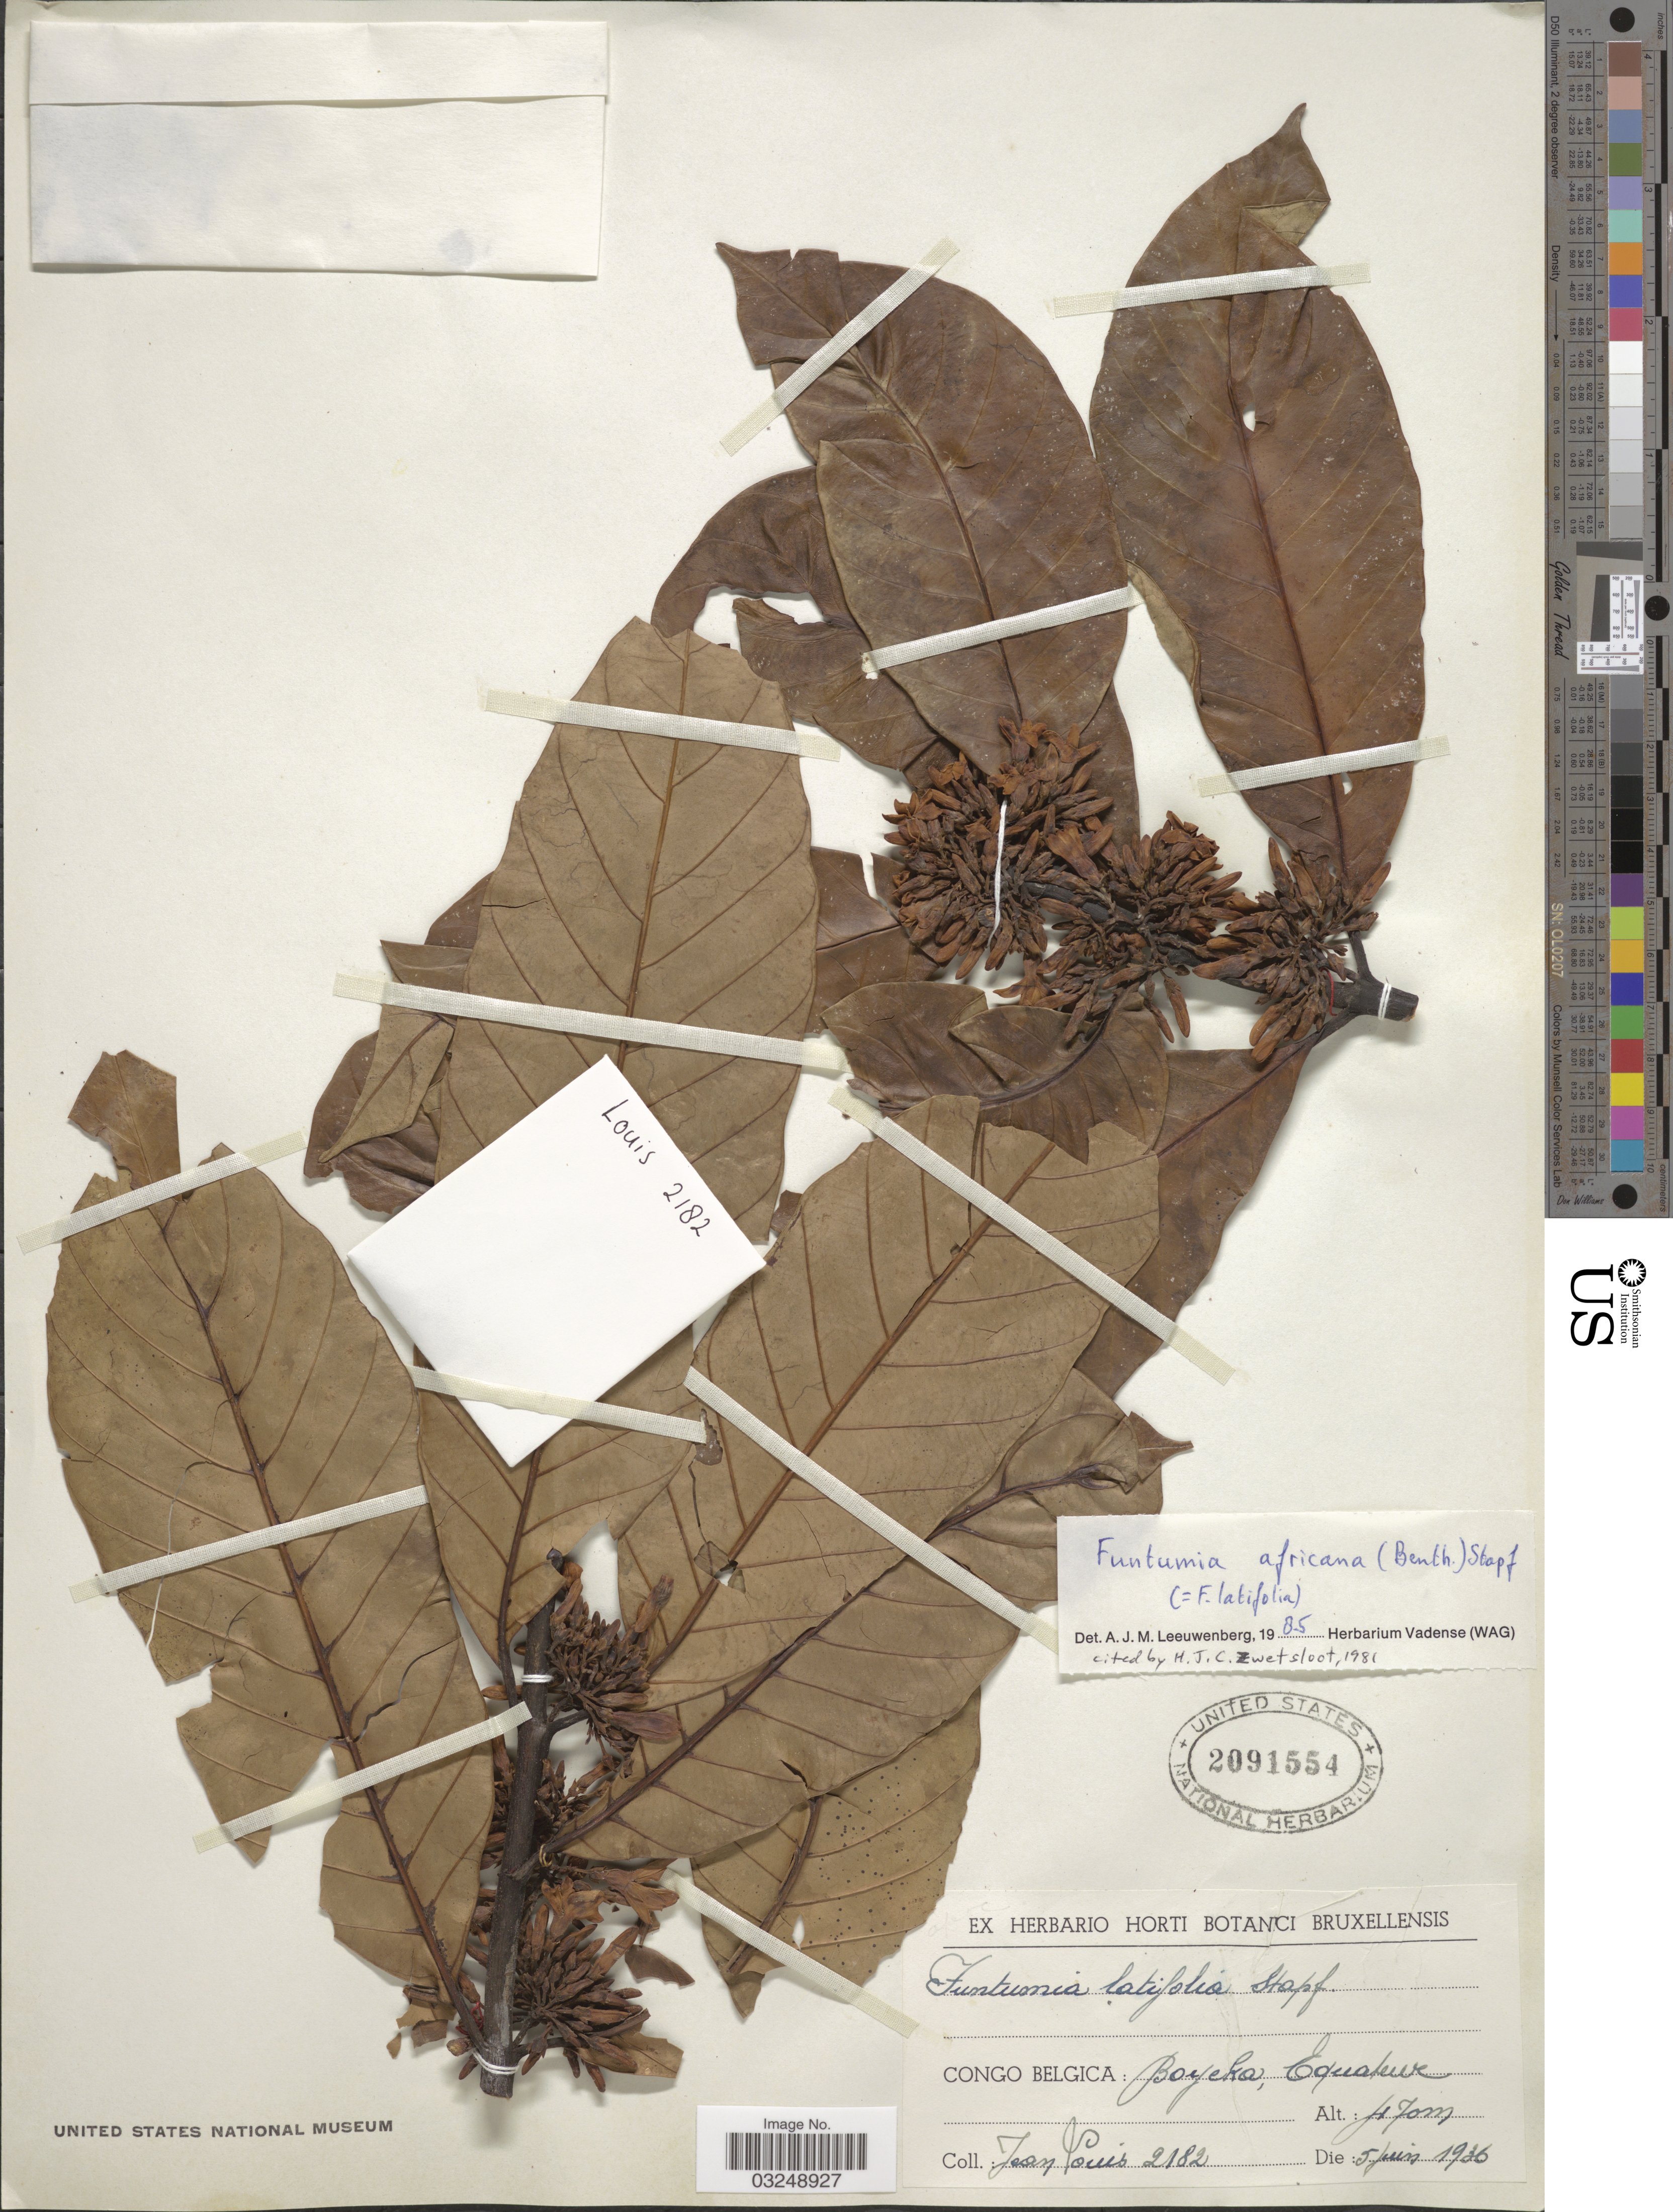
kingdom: Plantae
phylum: Tracheophyta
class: Magnoliopsida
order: Gentianales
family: Apocynaceae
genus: Funtumia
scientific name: Funtumia africana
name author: (Benth.) Stapf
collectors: J. Louis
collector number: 2182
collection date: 1936-06-05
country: Congo, Democratic Republic of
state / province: Equateur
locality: Congo Belgica: Boyeka.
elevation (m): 470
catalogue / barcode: US 2091554